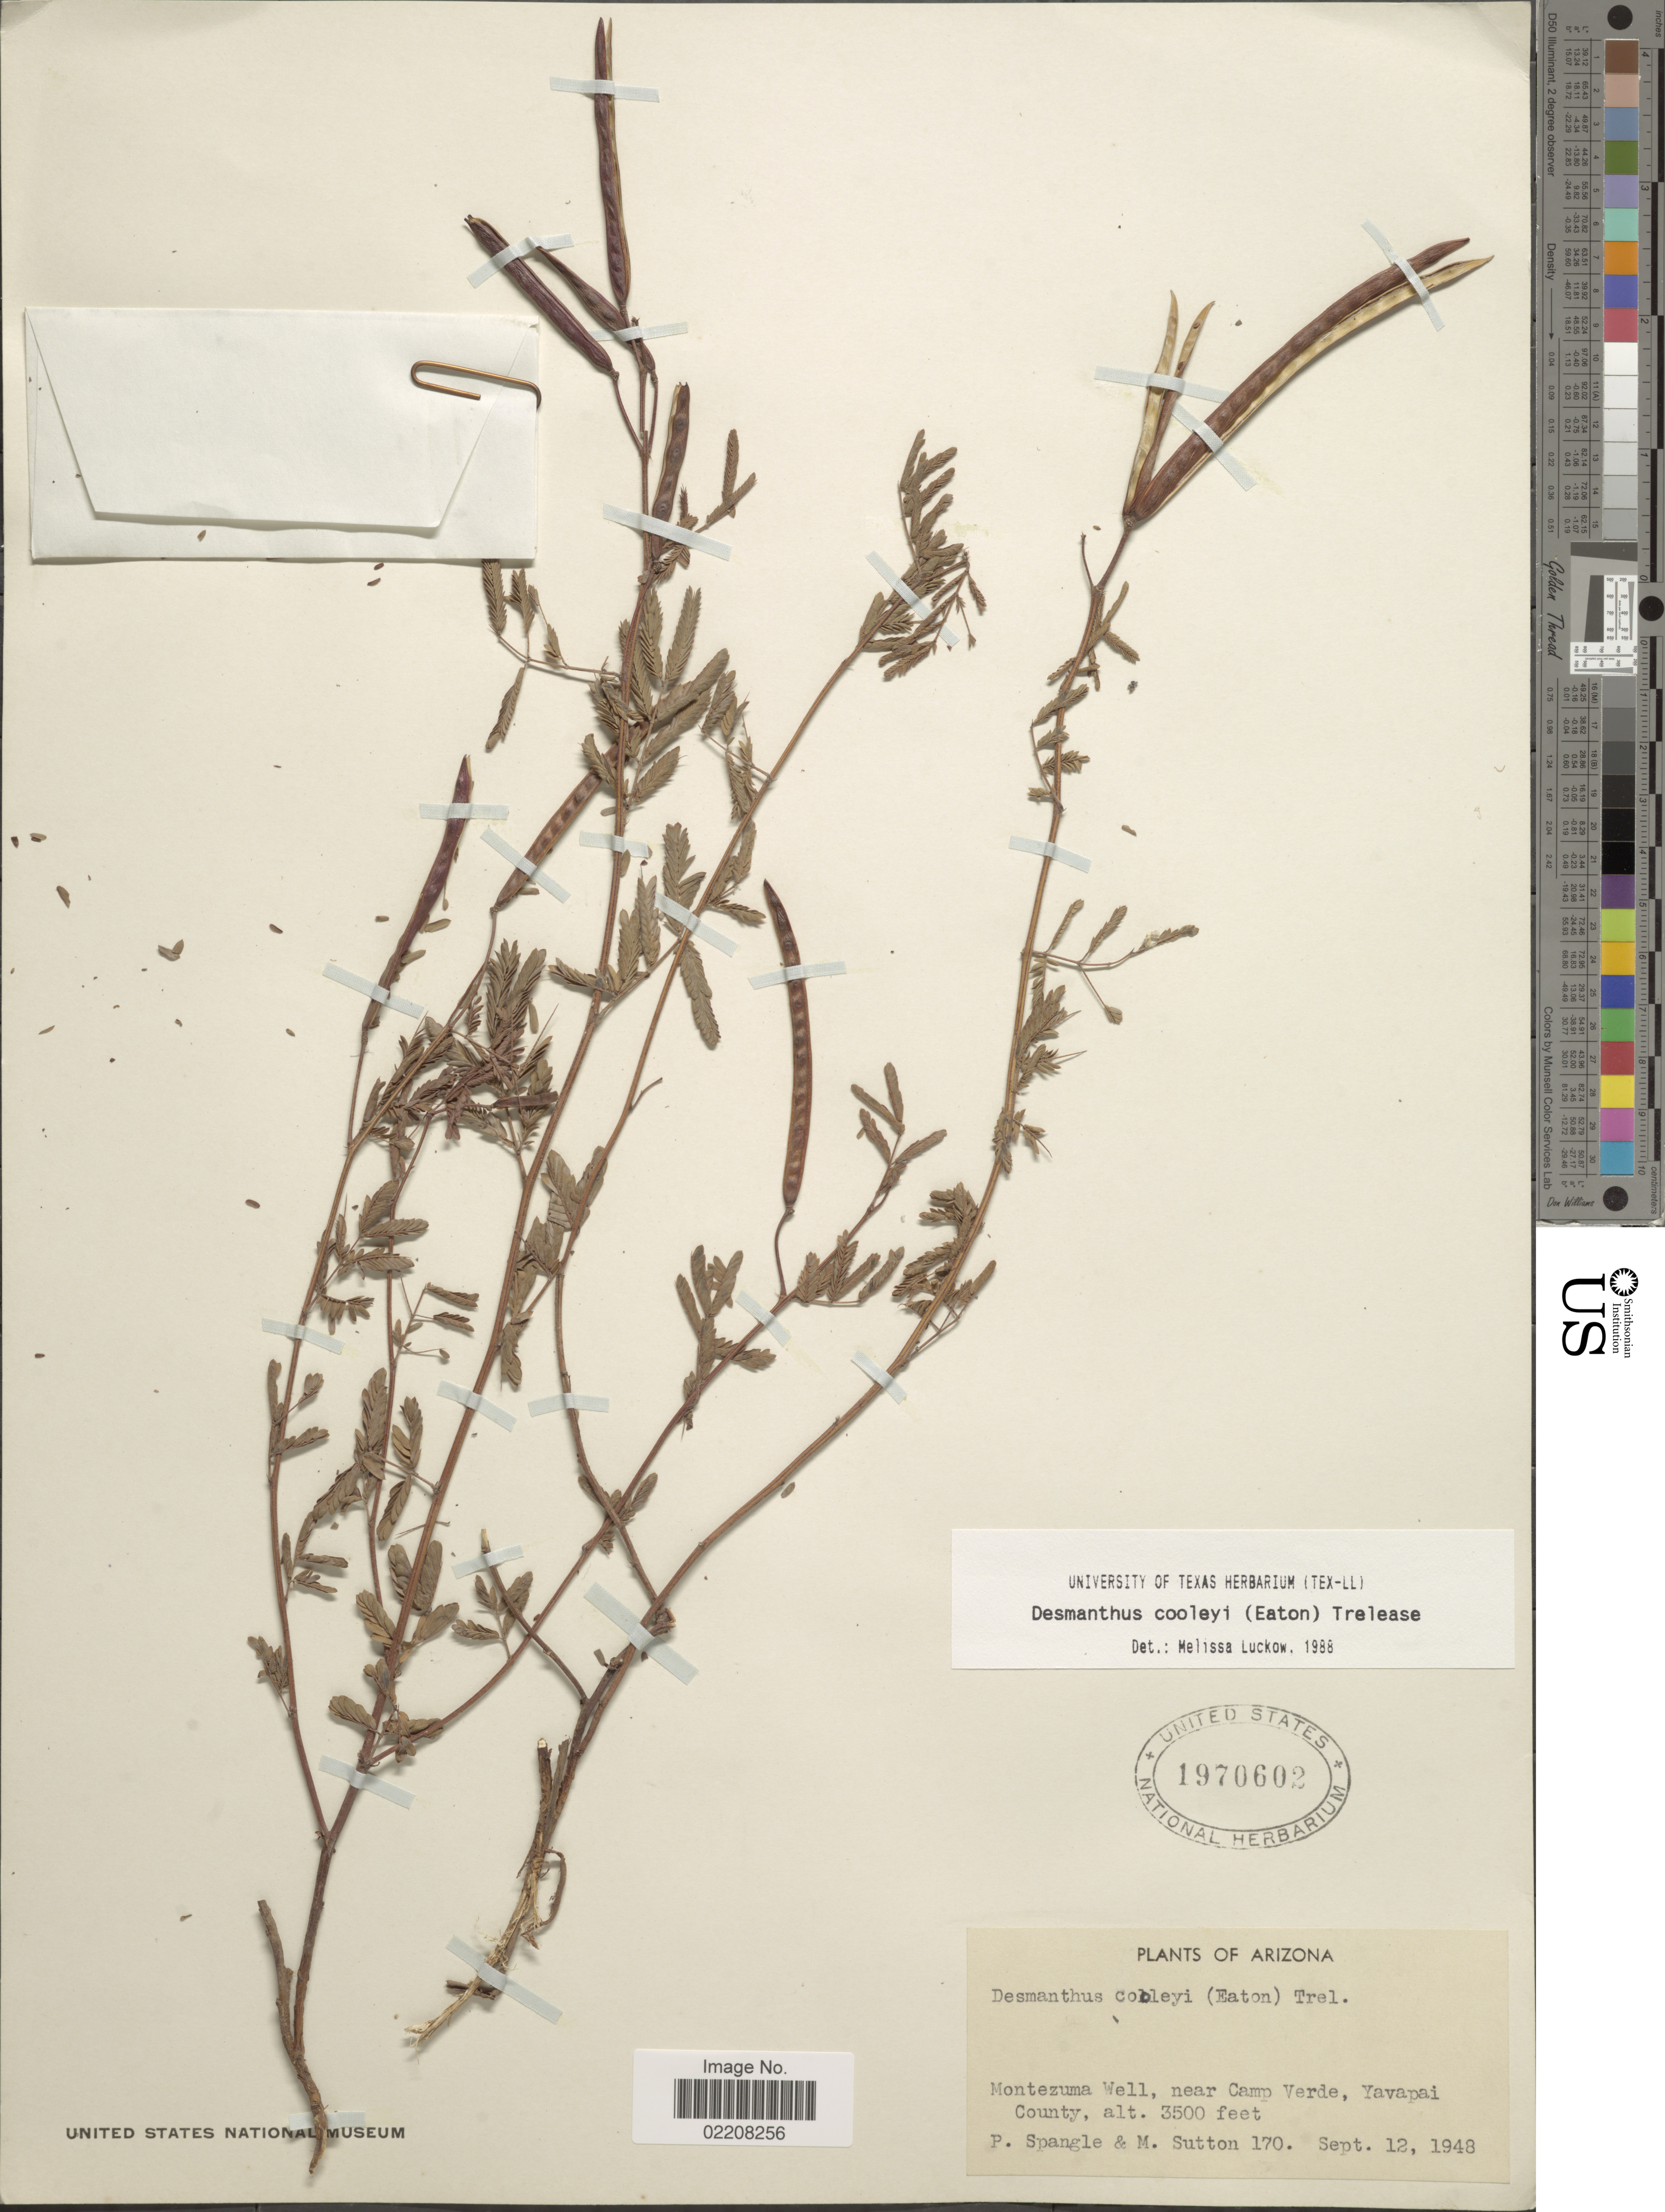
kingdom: Plantae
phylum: Tracheophyta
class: Magnoliopsida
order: Fabales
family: Fabaceae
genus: Desmanthus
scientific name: Desmanthus cooleyi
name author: (Eaton) Trel.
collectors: P. Spangle & M. Sutton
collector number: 170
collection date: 1948-09-12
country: United States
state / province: Arizona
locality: Montezuma Well, near Camp Verde, Yavapai County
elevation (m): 1067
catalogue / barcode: US 1970602